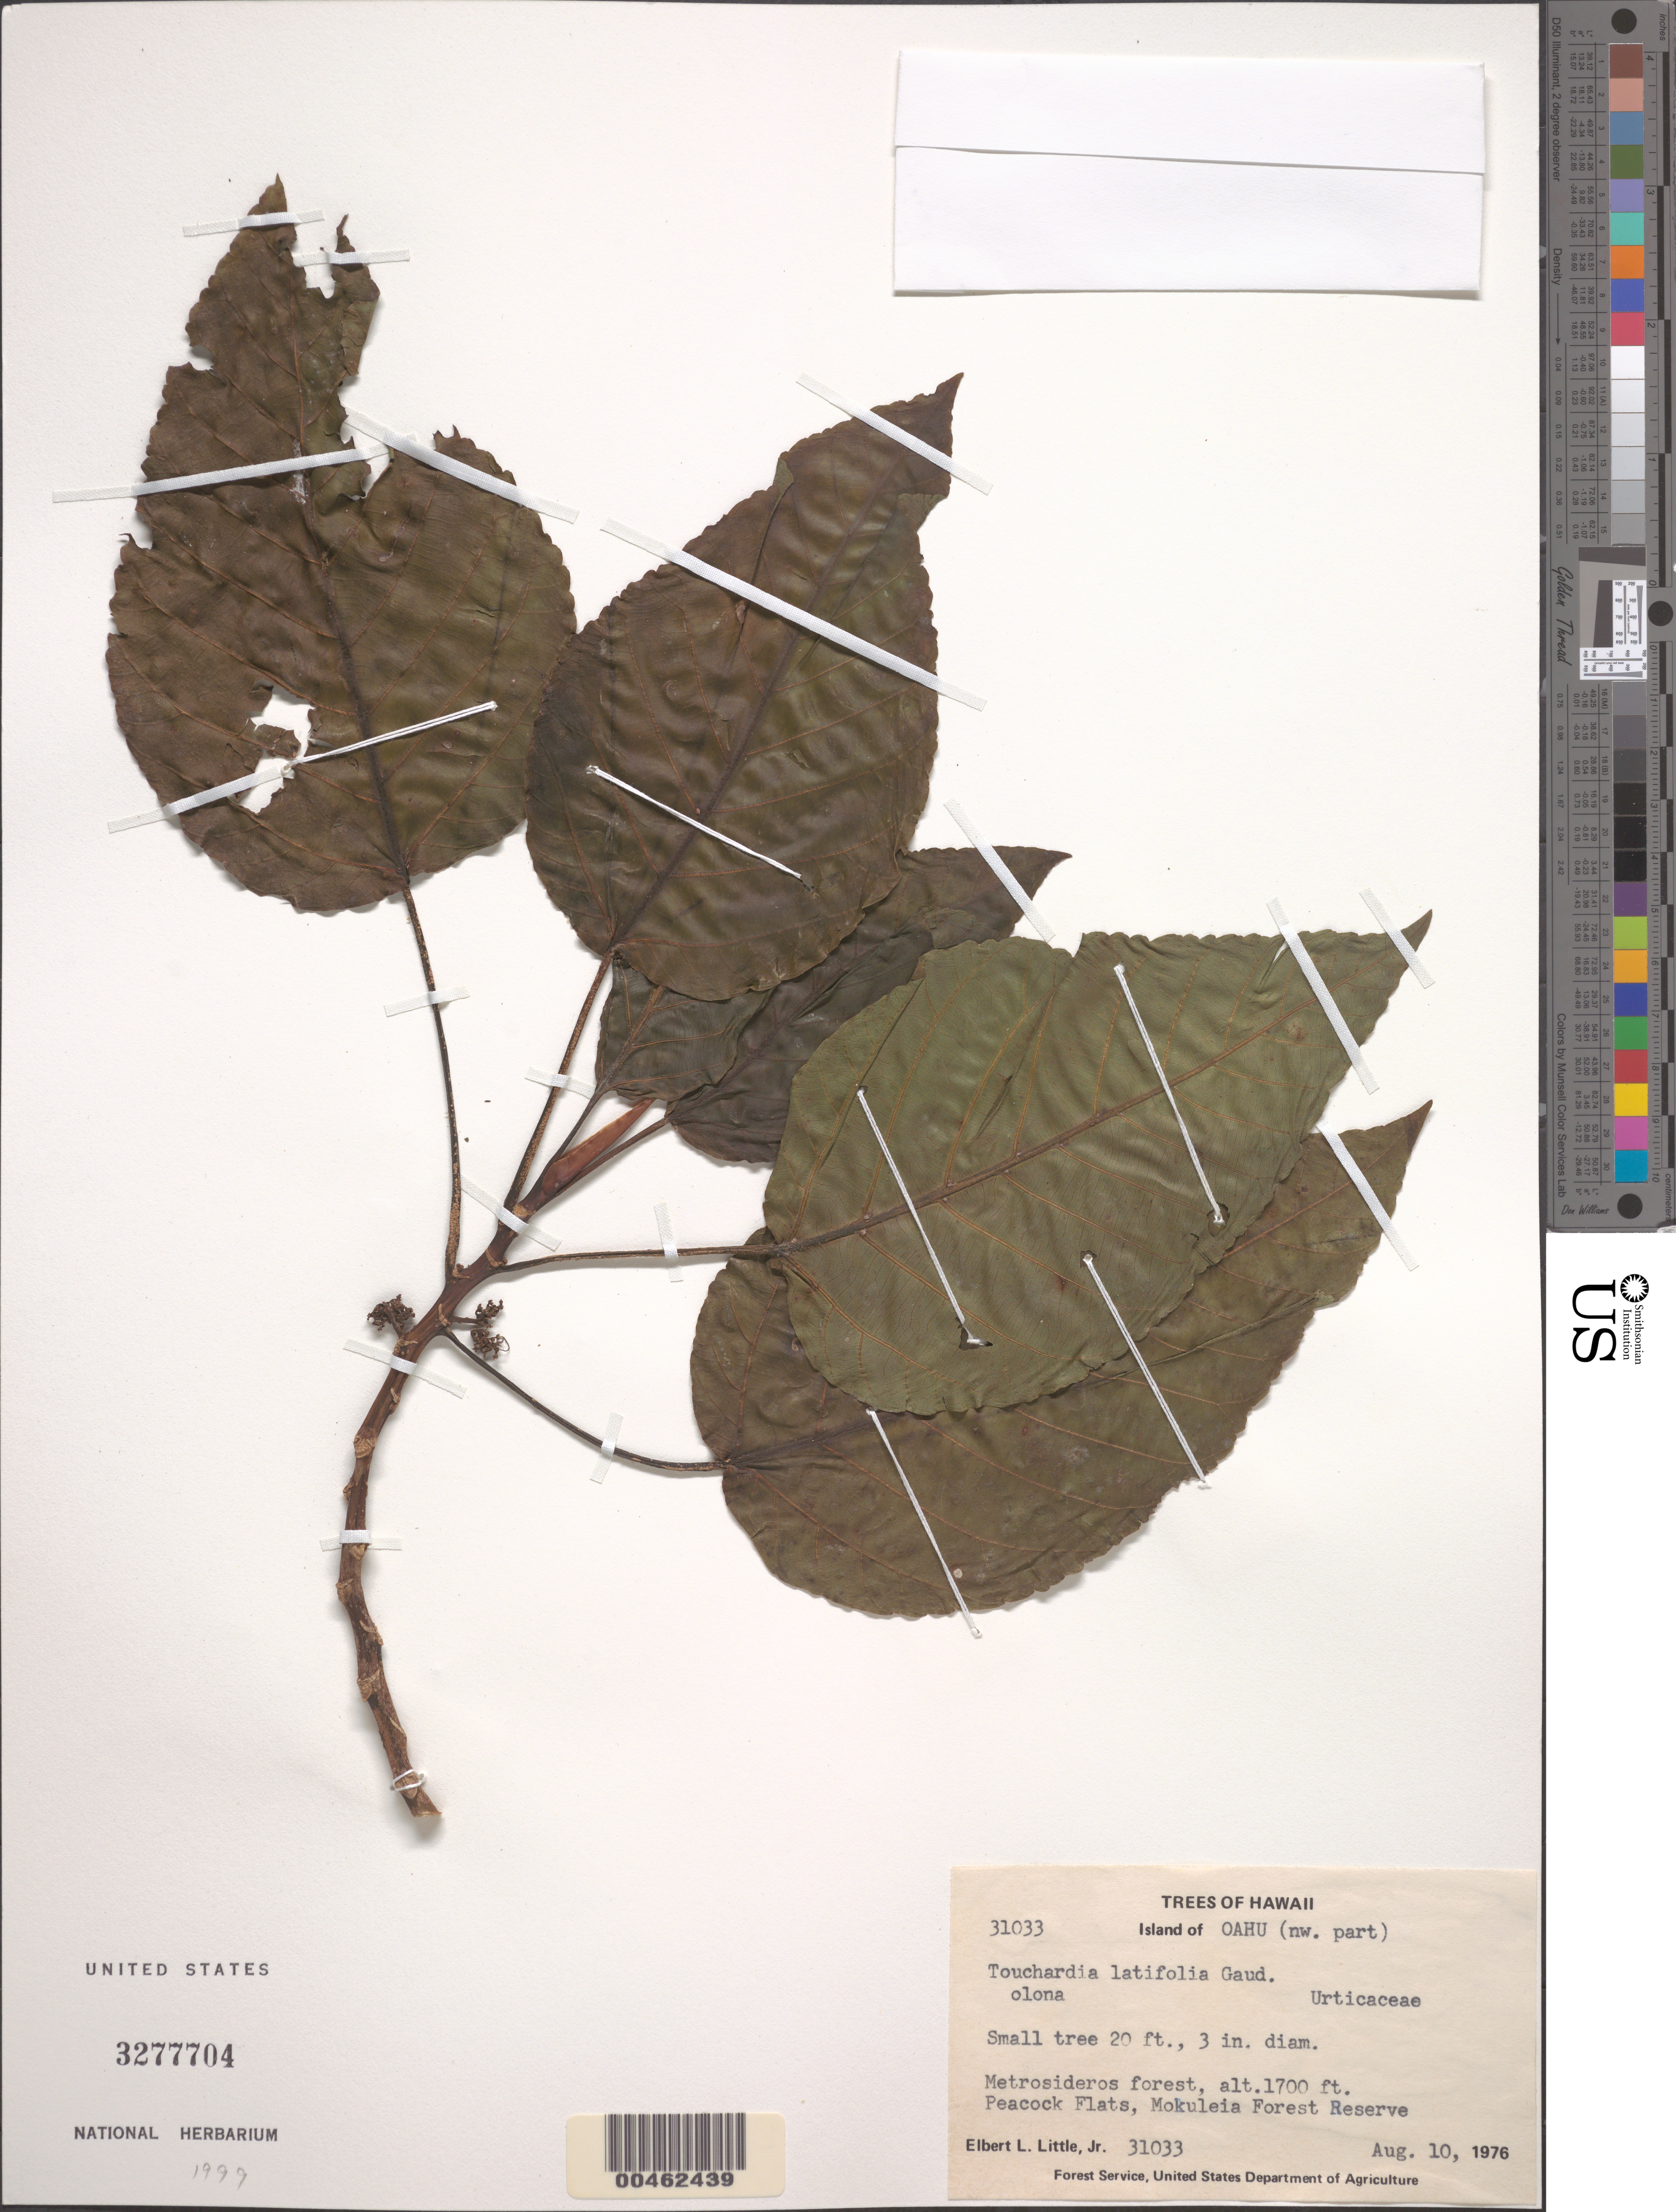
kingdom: Plantae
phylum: Tracheophyta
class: Magnoliopsida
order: Rosales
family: Urticaceae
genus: Touchardia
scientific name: Touchardia latifolia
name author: Gaudich.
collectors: E. L. Little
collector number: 31033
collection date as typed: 10 Aug 1976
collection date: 1976-08-10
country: United States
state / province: Hawaii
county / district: Honolulu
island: Oahu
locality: NW part of Oahu, Peacock Flats, Mokuleia Forest Reserve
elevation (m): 518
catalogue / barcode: US 3277704